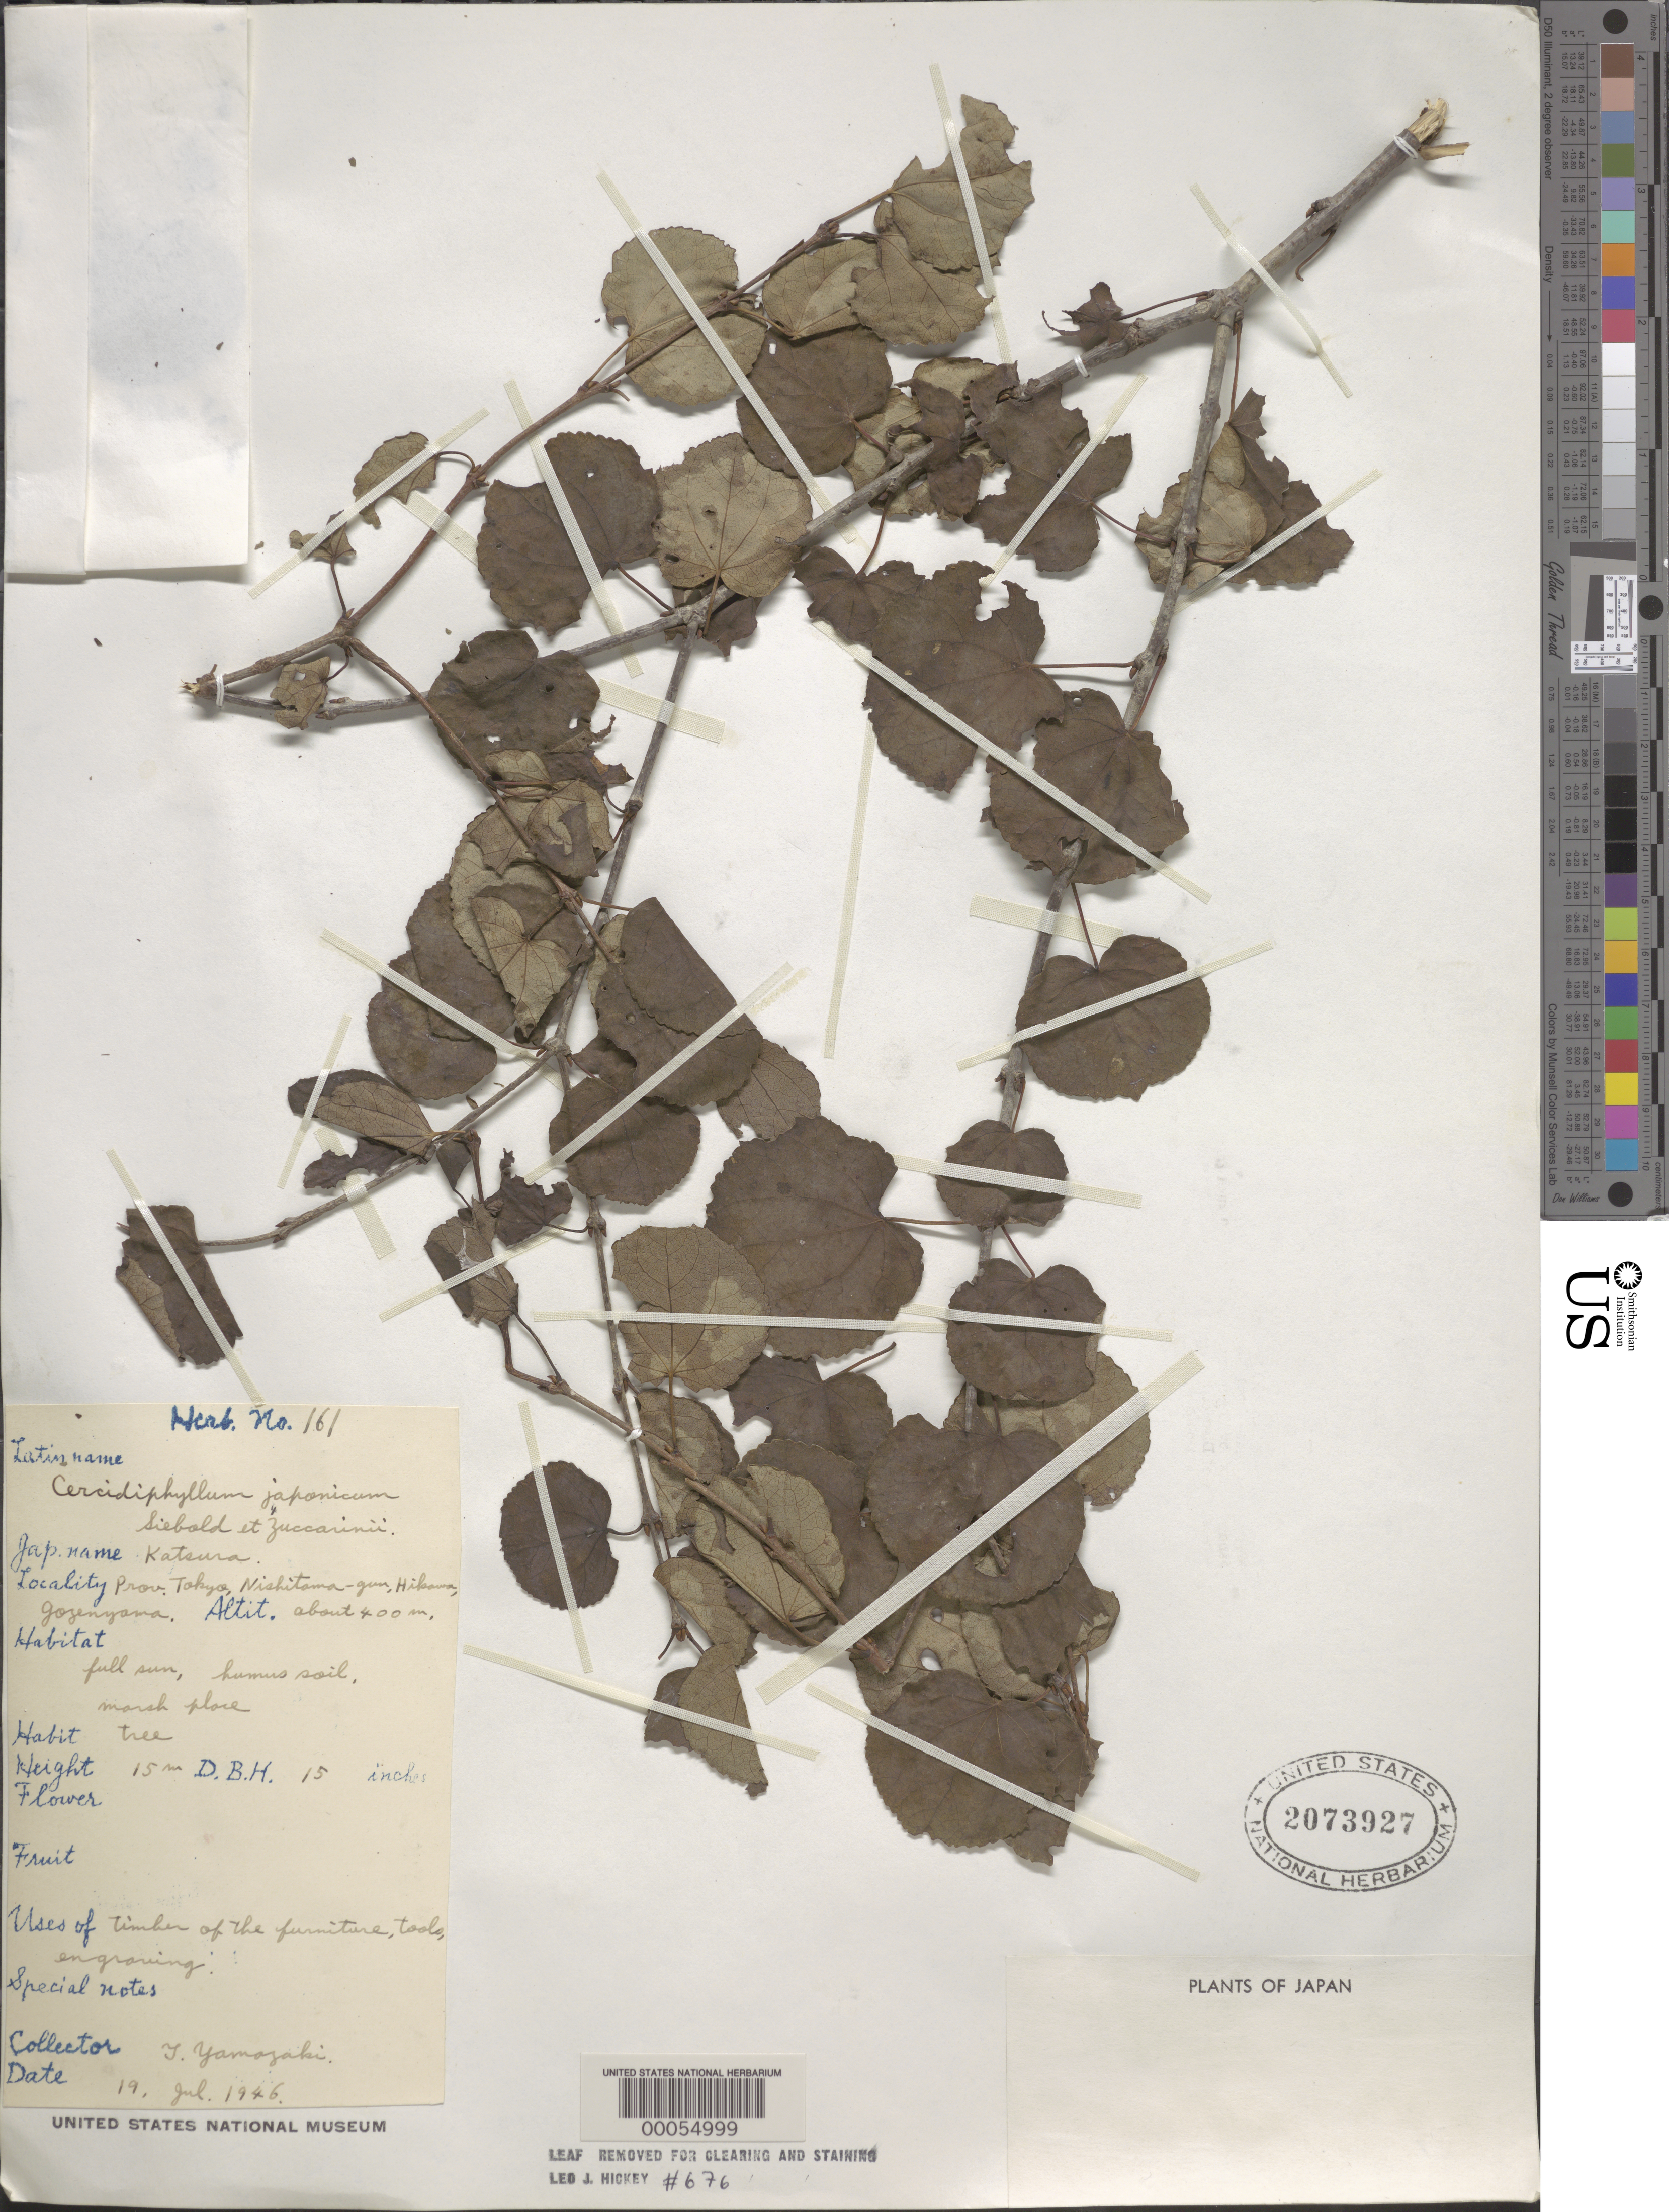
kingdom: Plantae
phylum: Tracheophyta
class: Magnoliopsida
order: Saxifragales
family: Cercidiphyllaceae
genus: Cercidiphyllum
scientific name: Cercidiphyllum japonicum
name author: Siebold & Zucc. ex J.J. Hoffm. & Schult. f.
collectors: T. Yamazaki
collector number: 161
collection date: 1946-07-19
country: Japan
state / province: Tokyo, Federal City of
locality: Nishitama-gun, Hikawa, Gozenyama.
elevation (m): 400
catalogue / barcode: US 2073927